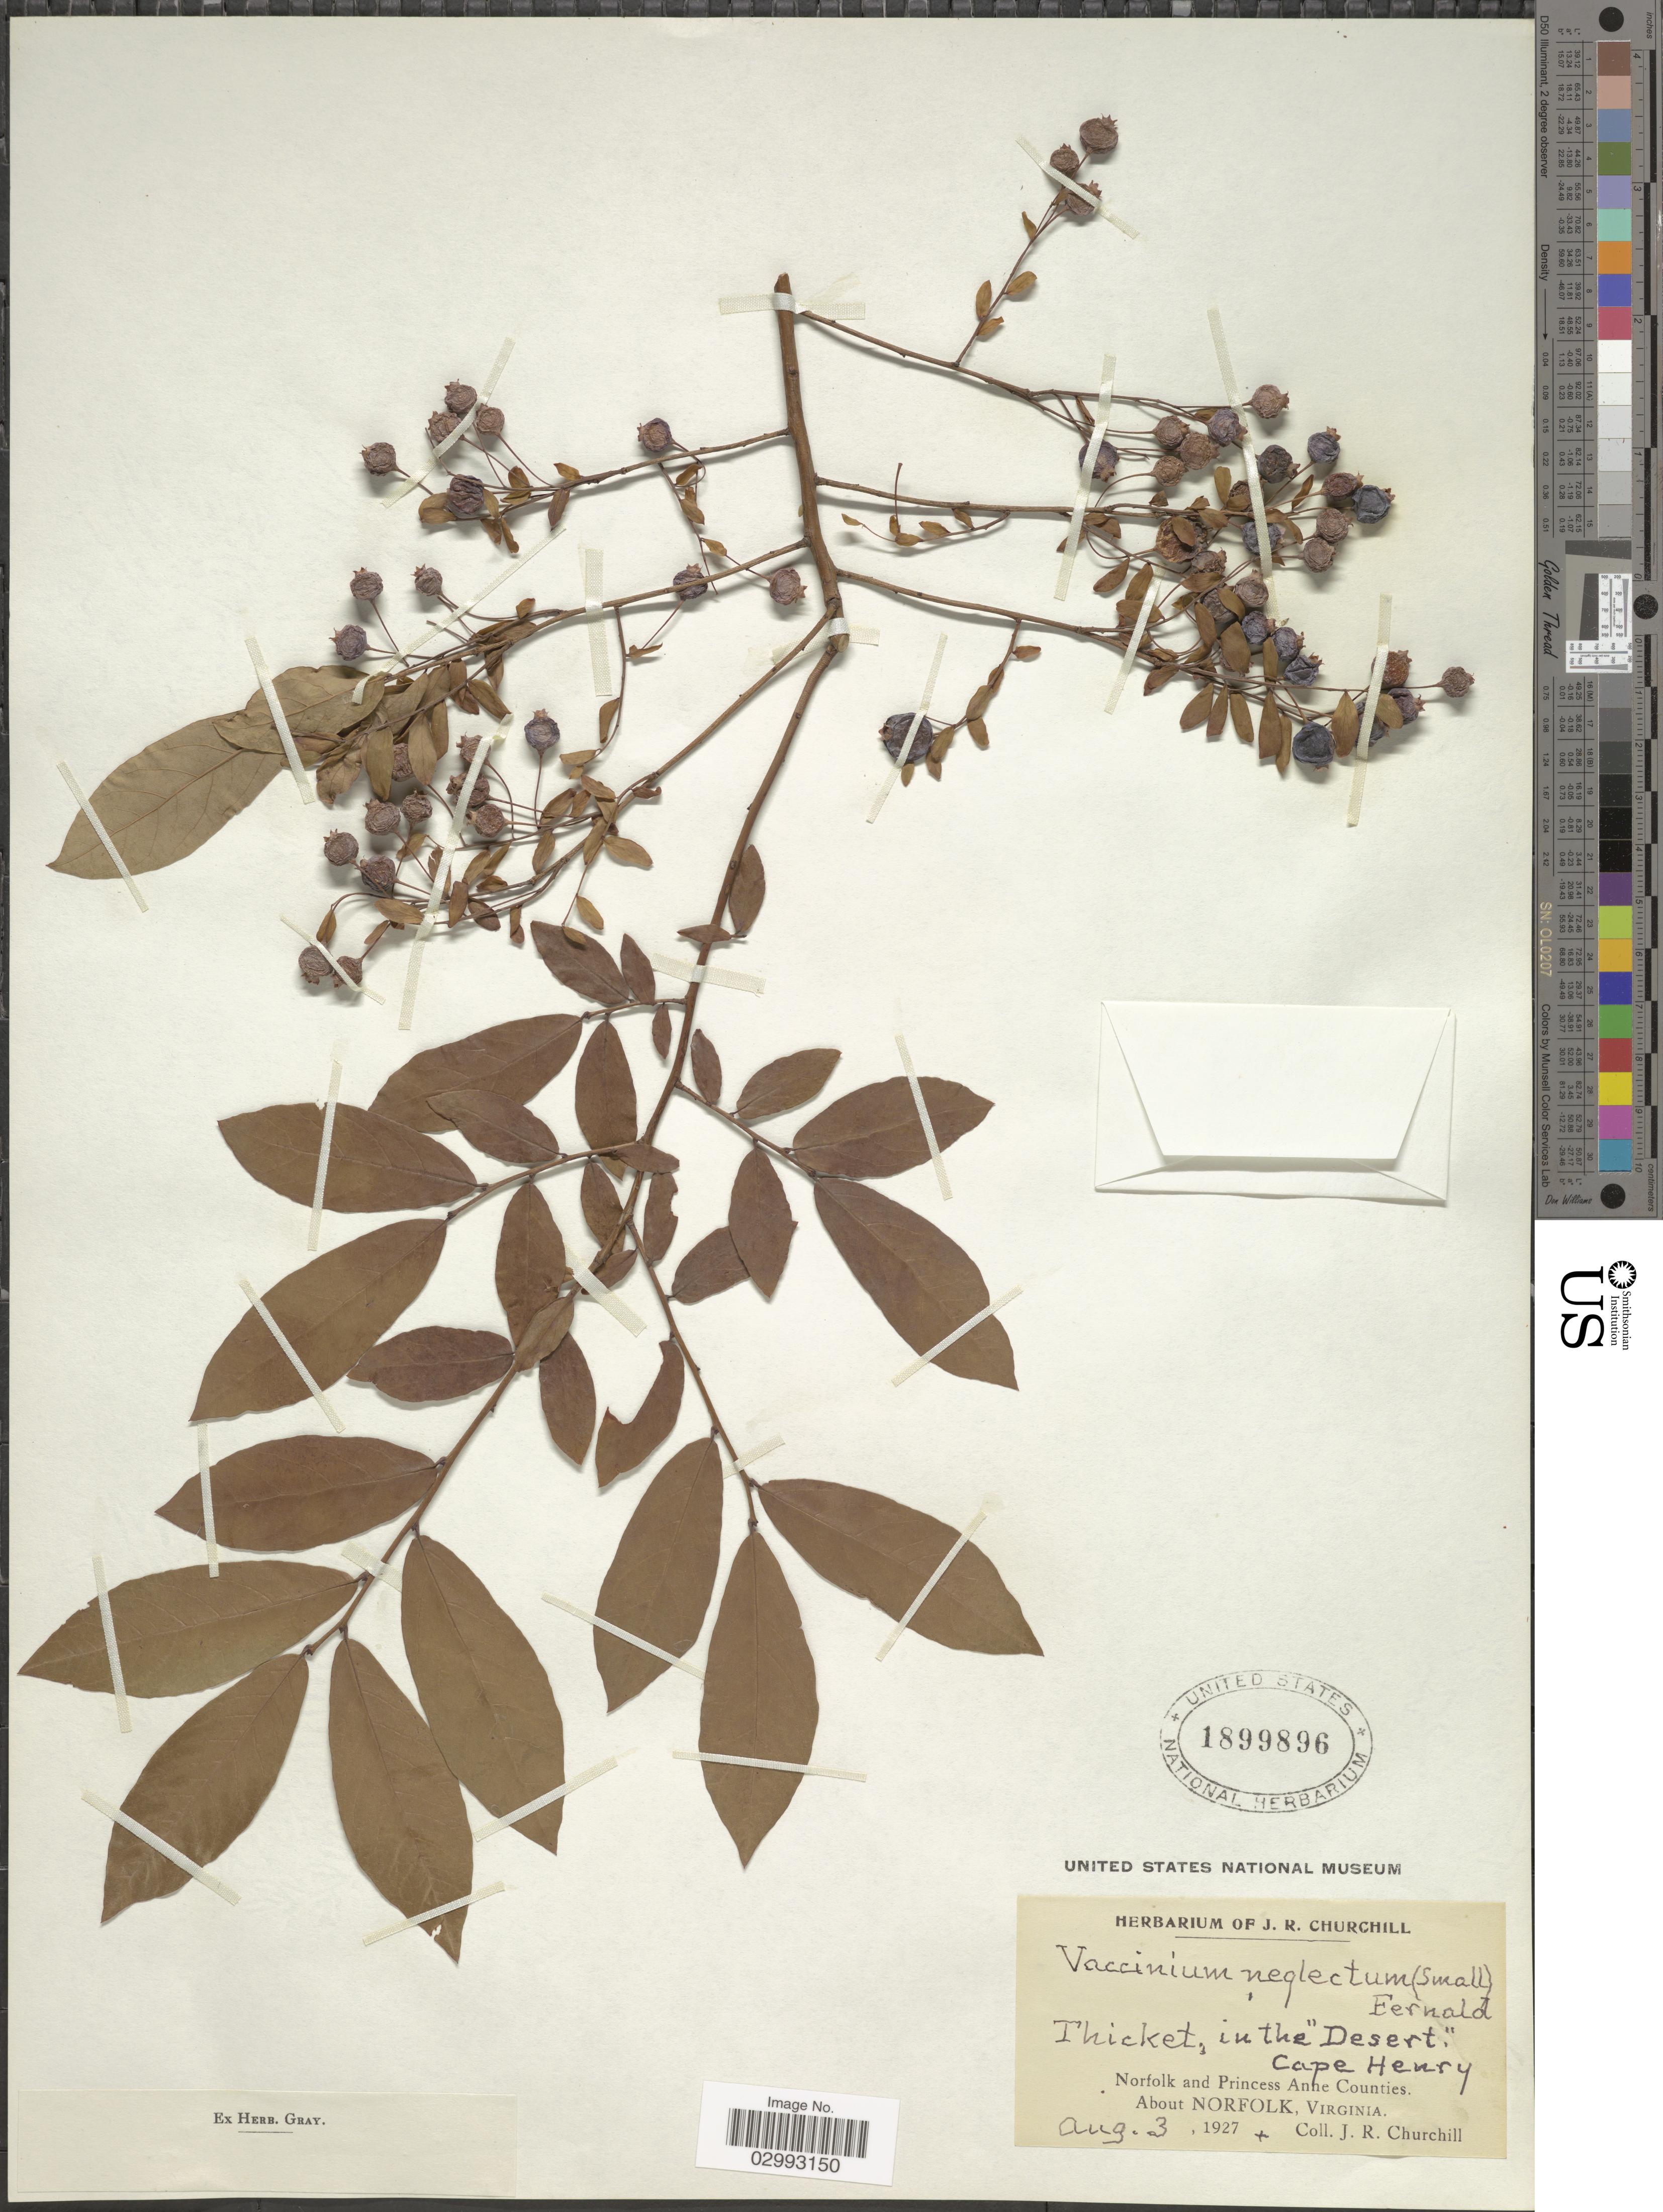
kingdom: Plantae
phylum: Tracheophyta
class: Magnoliopsida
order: Ericales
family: Ericaceae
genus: Polycodium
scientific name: Polycodium neglectum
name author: Small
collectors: J. Churchill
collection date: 1927-08-03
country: United States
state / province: Virginia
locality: In the "Desert," Cape Henry. Norfolk and Princess Anne Counties. About Norfolk.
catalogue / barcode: US 1899896